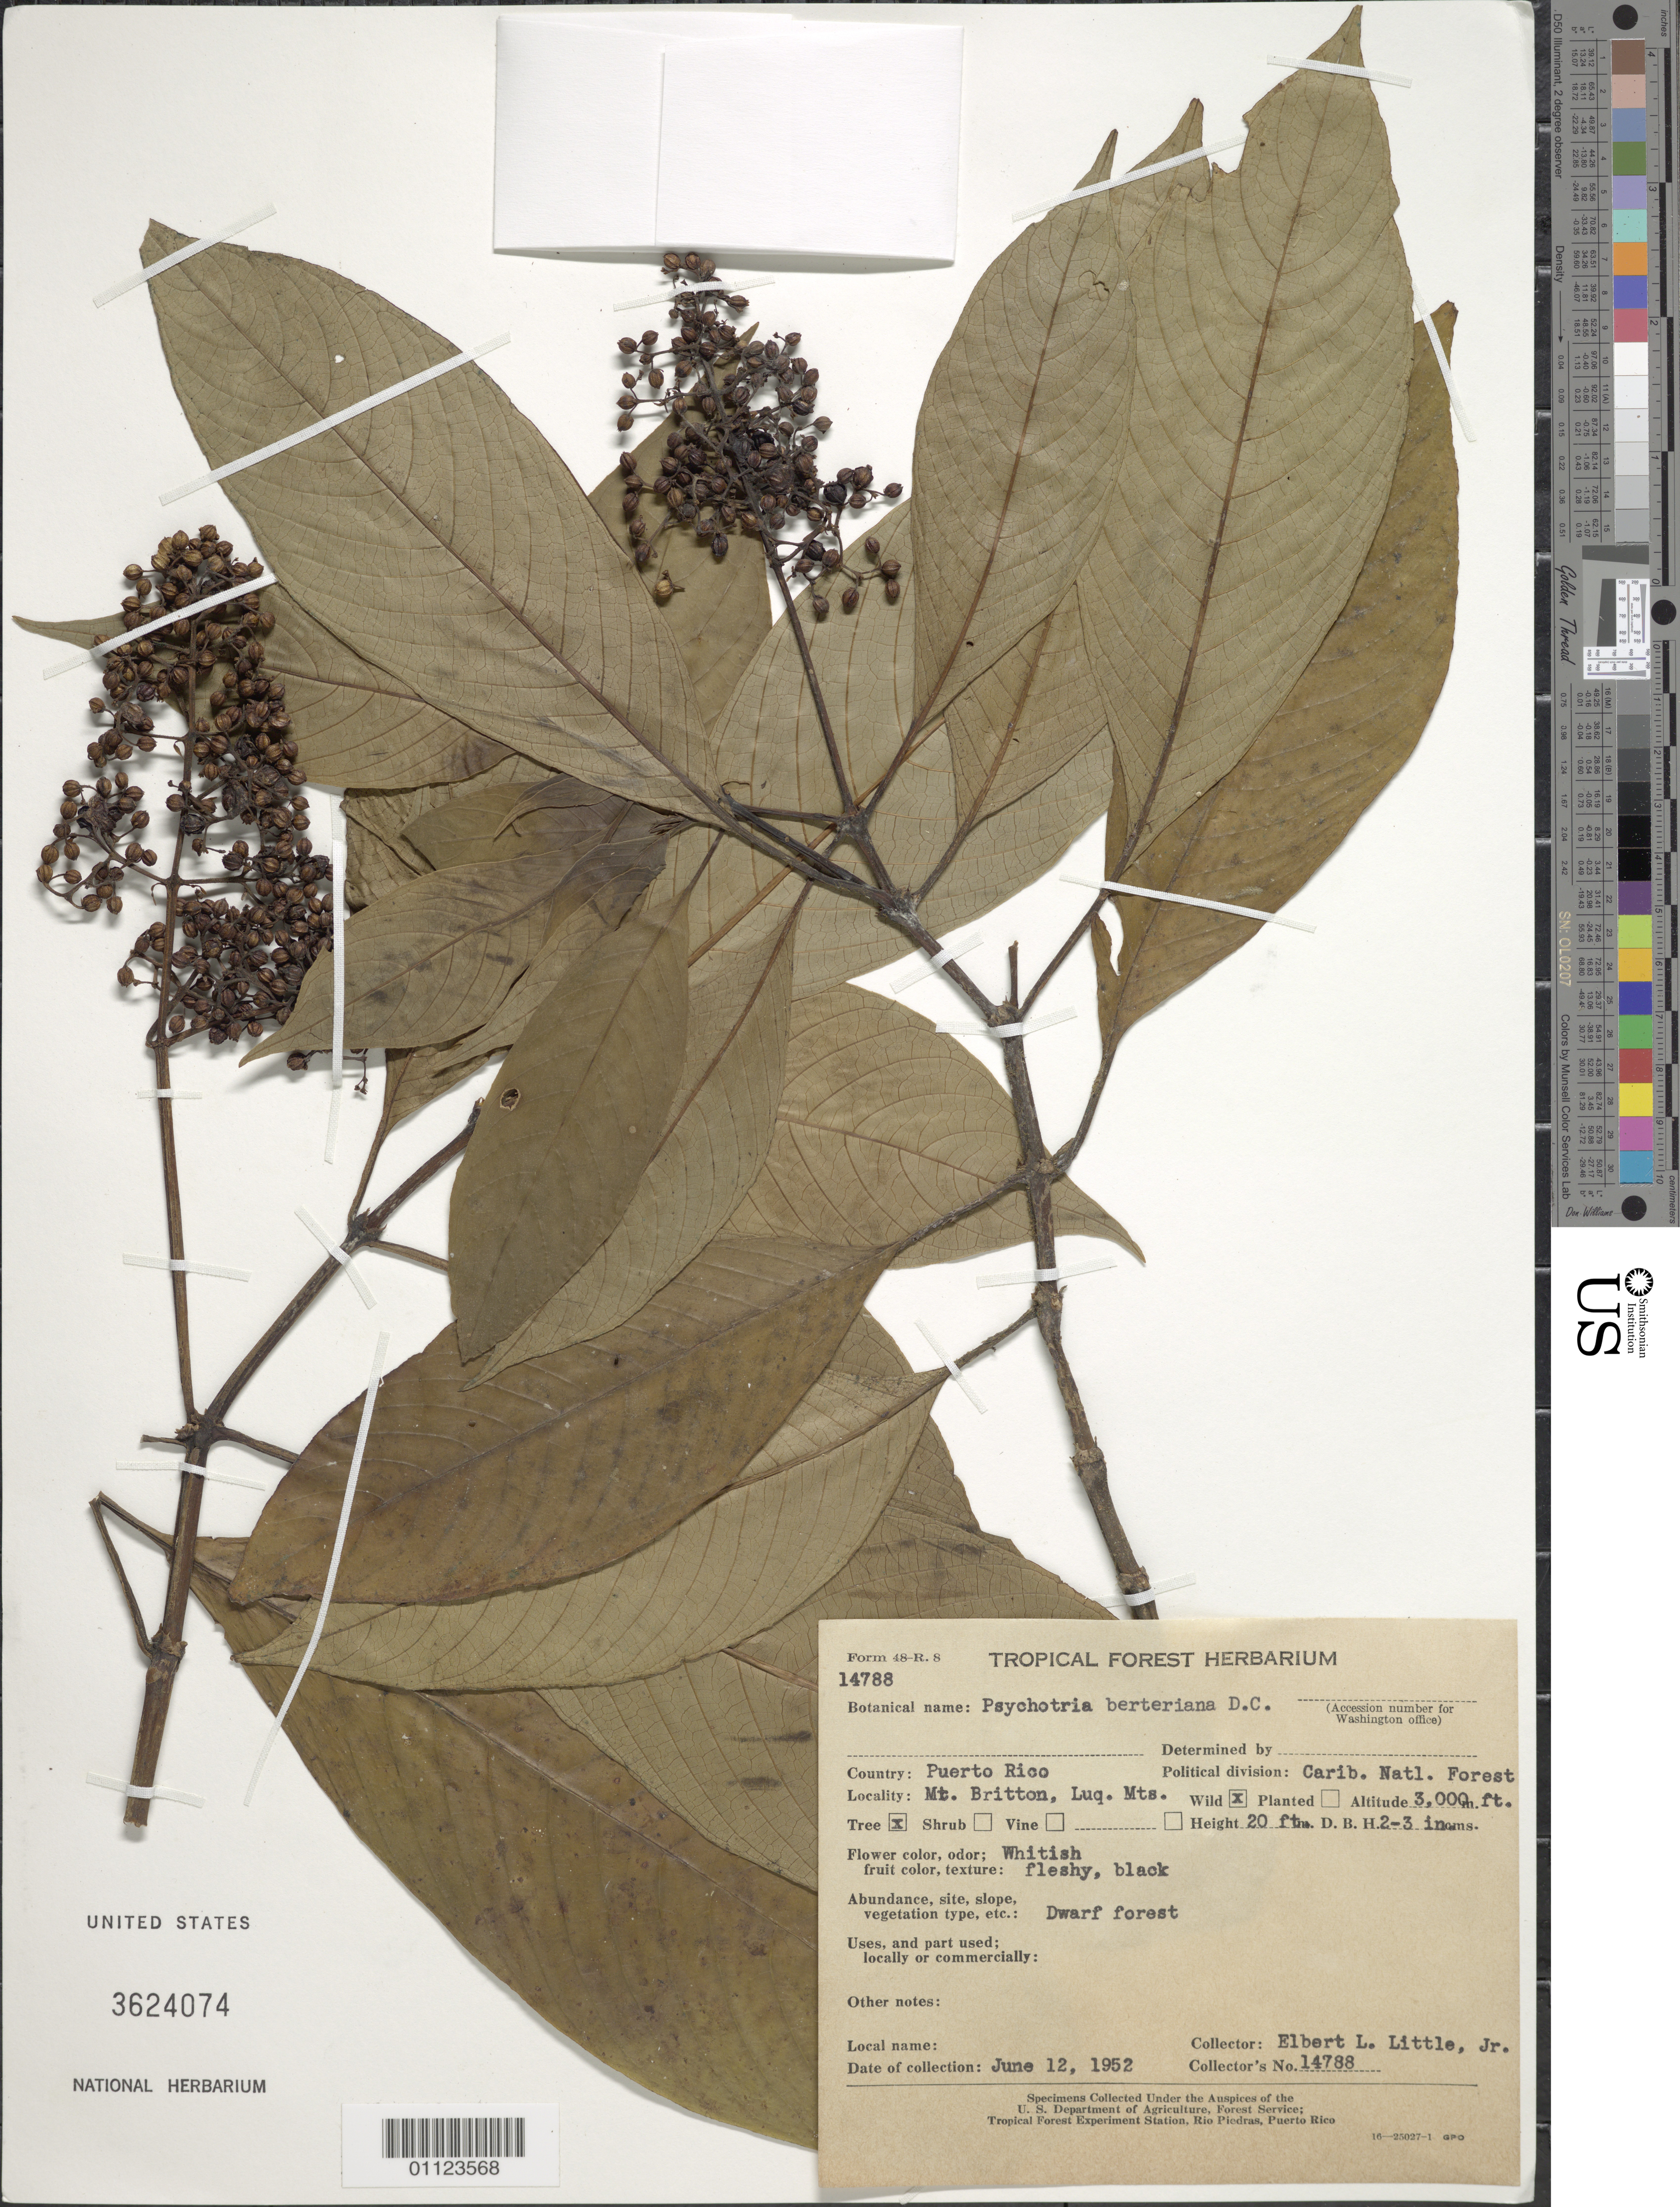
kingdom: Plantae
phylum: Tracheophyta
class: Magnoliopsida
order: Gentianales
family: Rubiaceae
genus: Psychotria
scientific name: Psychotria berteroana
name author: DC.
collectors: E. L. Little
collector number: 14788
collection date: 1952-06-12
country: Puerto Rico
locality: Caribbean Nat'l. Forest, Luquillo Mts., Mt. Britton.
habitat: Dwarf forest.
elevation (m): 914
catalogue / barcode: US 3624074